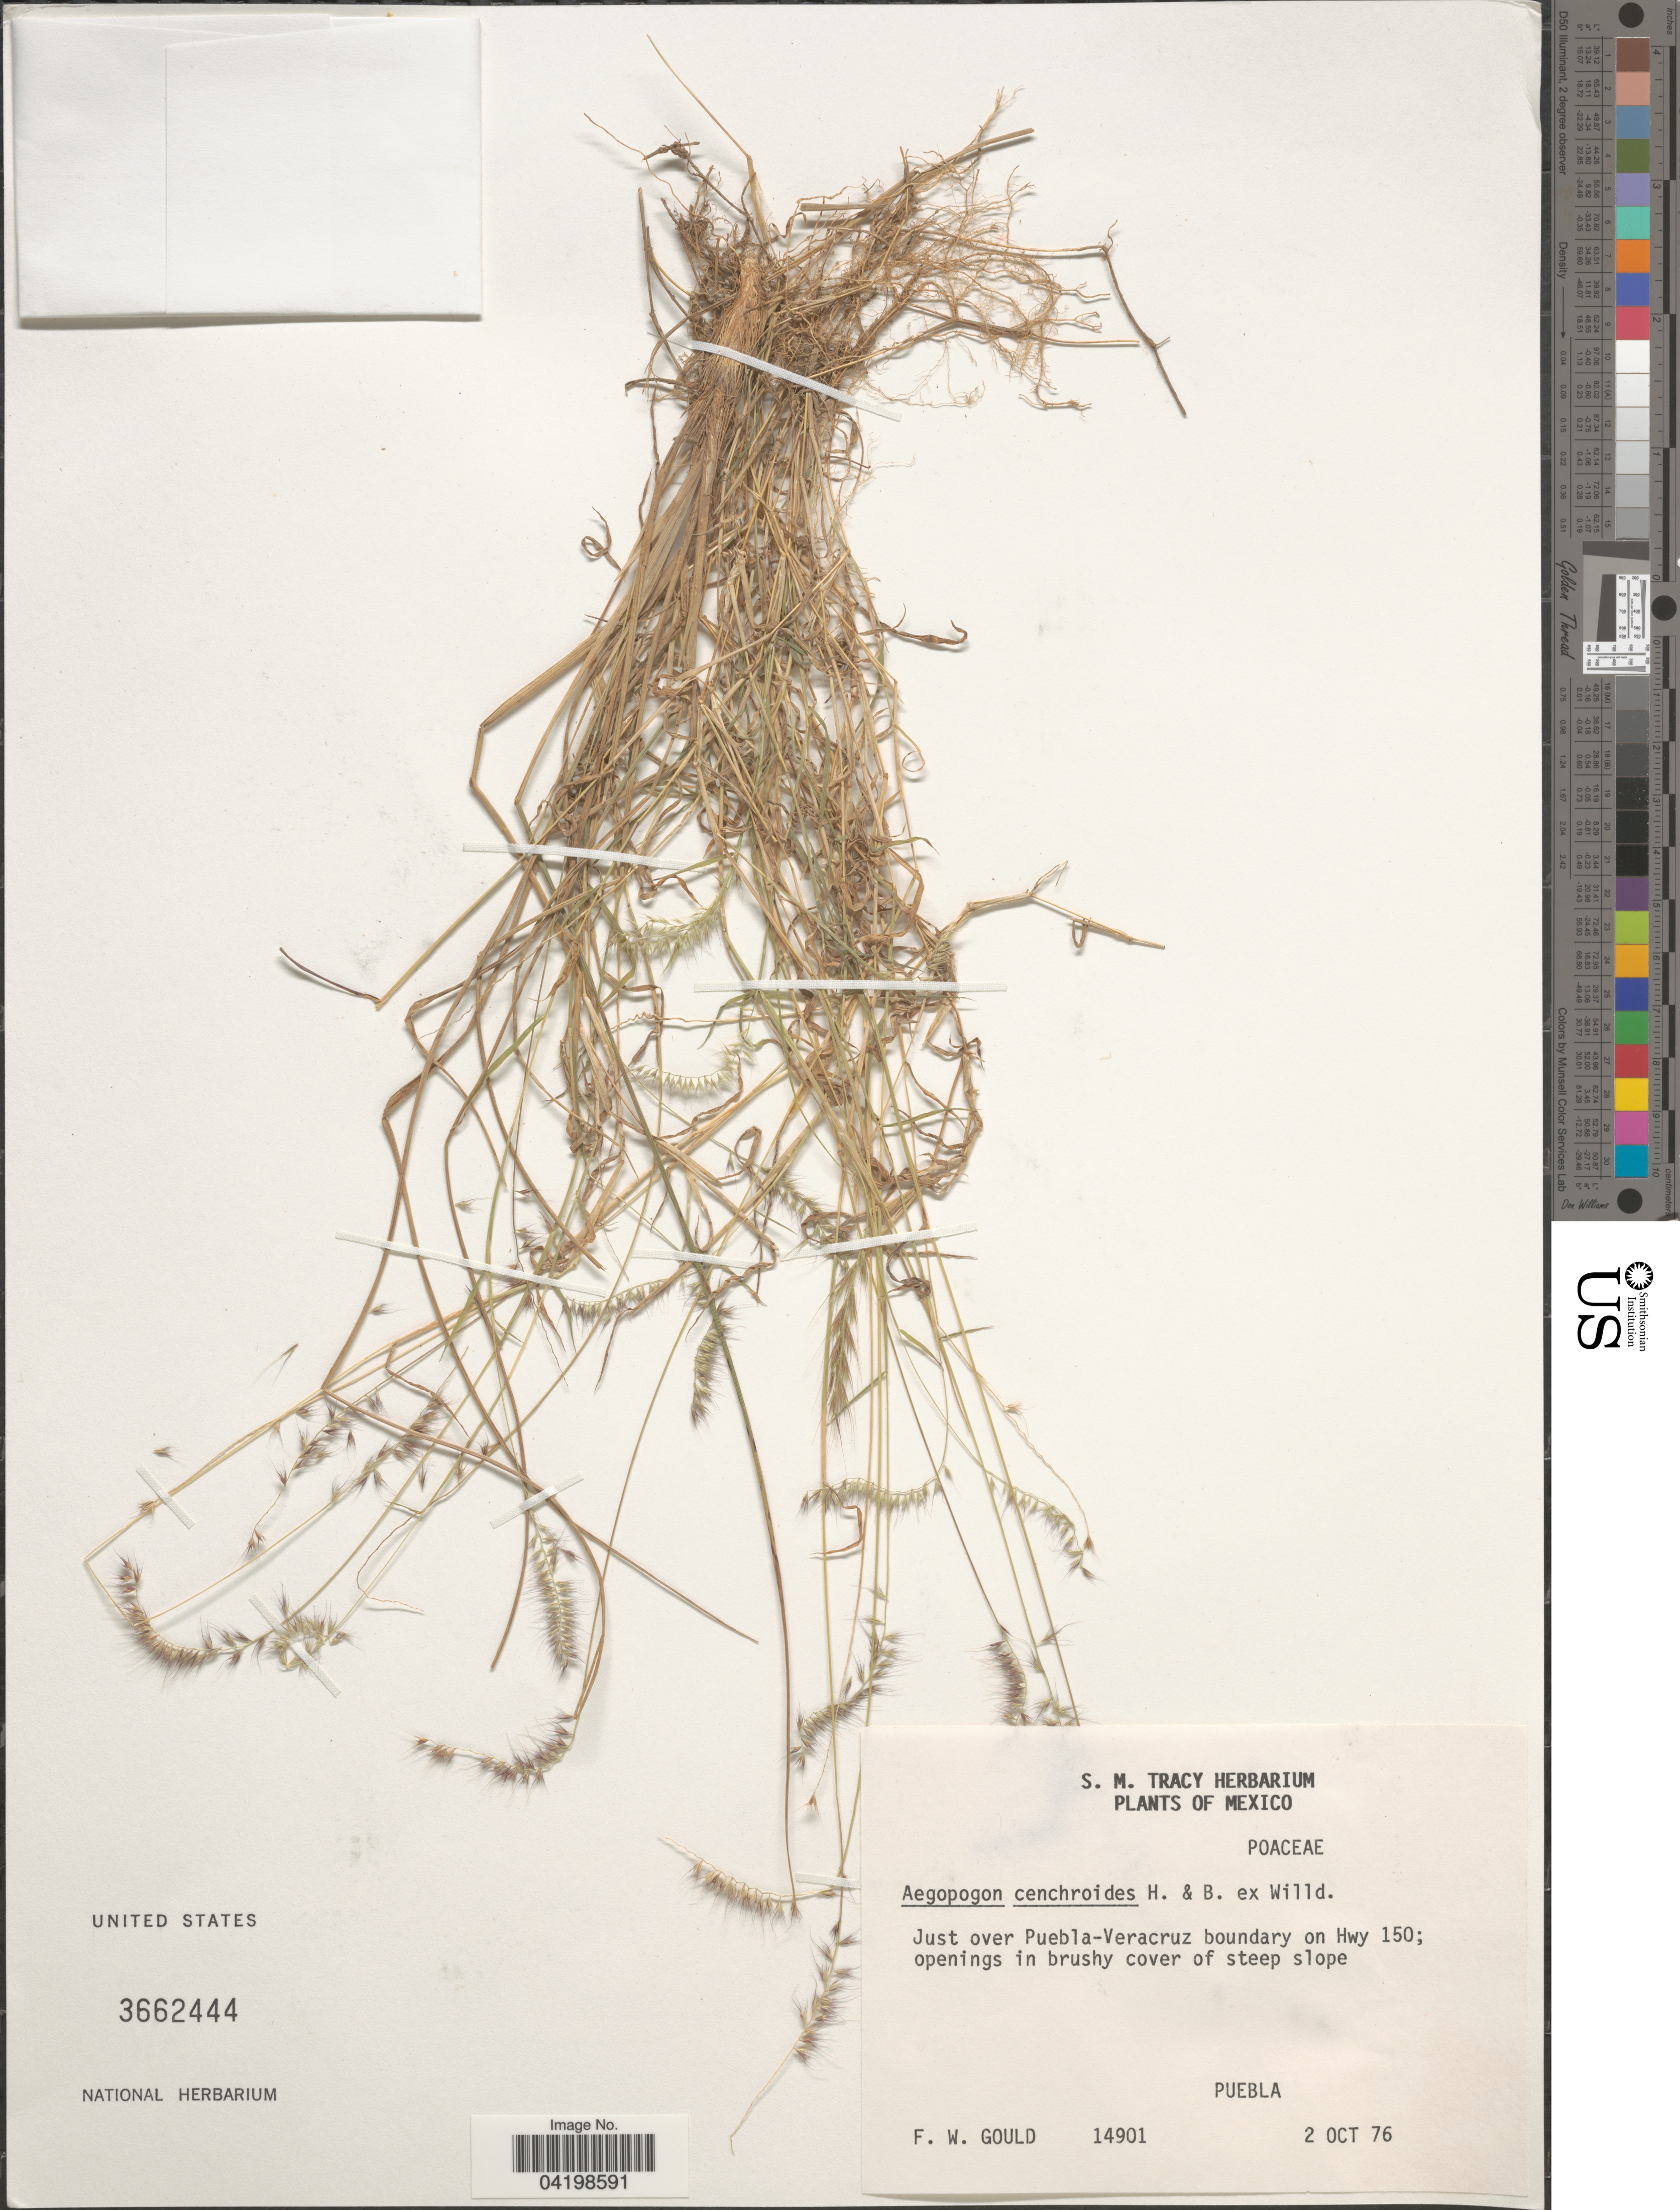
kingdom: Plantae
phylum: Tracheophyta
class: Liliopsida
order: Poales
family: Poaceae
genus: Muhlenbergia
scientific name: Muhlenbergia cenchroides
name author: (Humb. & Bonpl. ex Willd.) P.M. Peterson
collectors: F. W. Gould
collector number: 14901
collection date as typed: Transcribed d/m/y: 2/10/76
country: Mexico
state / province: Puebla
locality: Just over Puebla-Veracruz boundary on Hwy 150.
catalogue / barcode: US 3662444